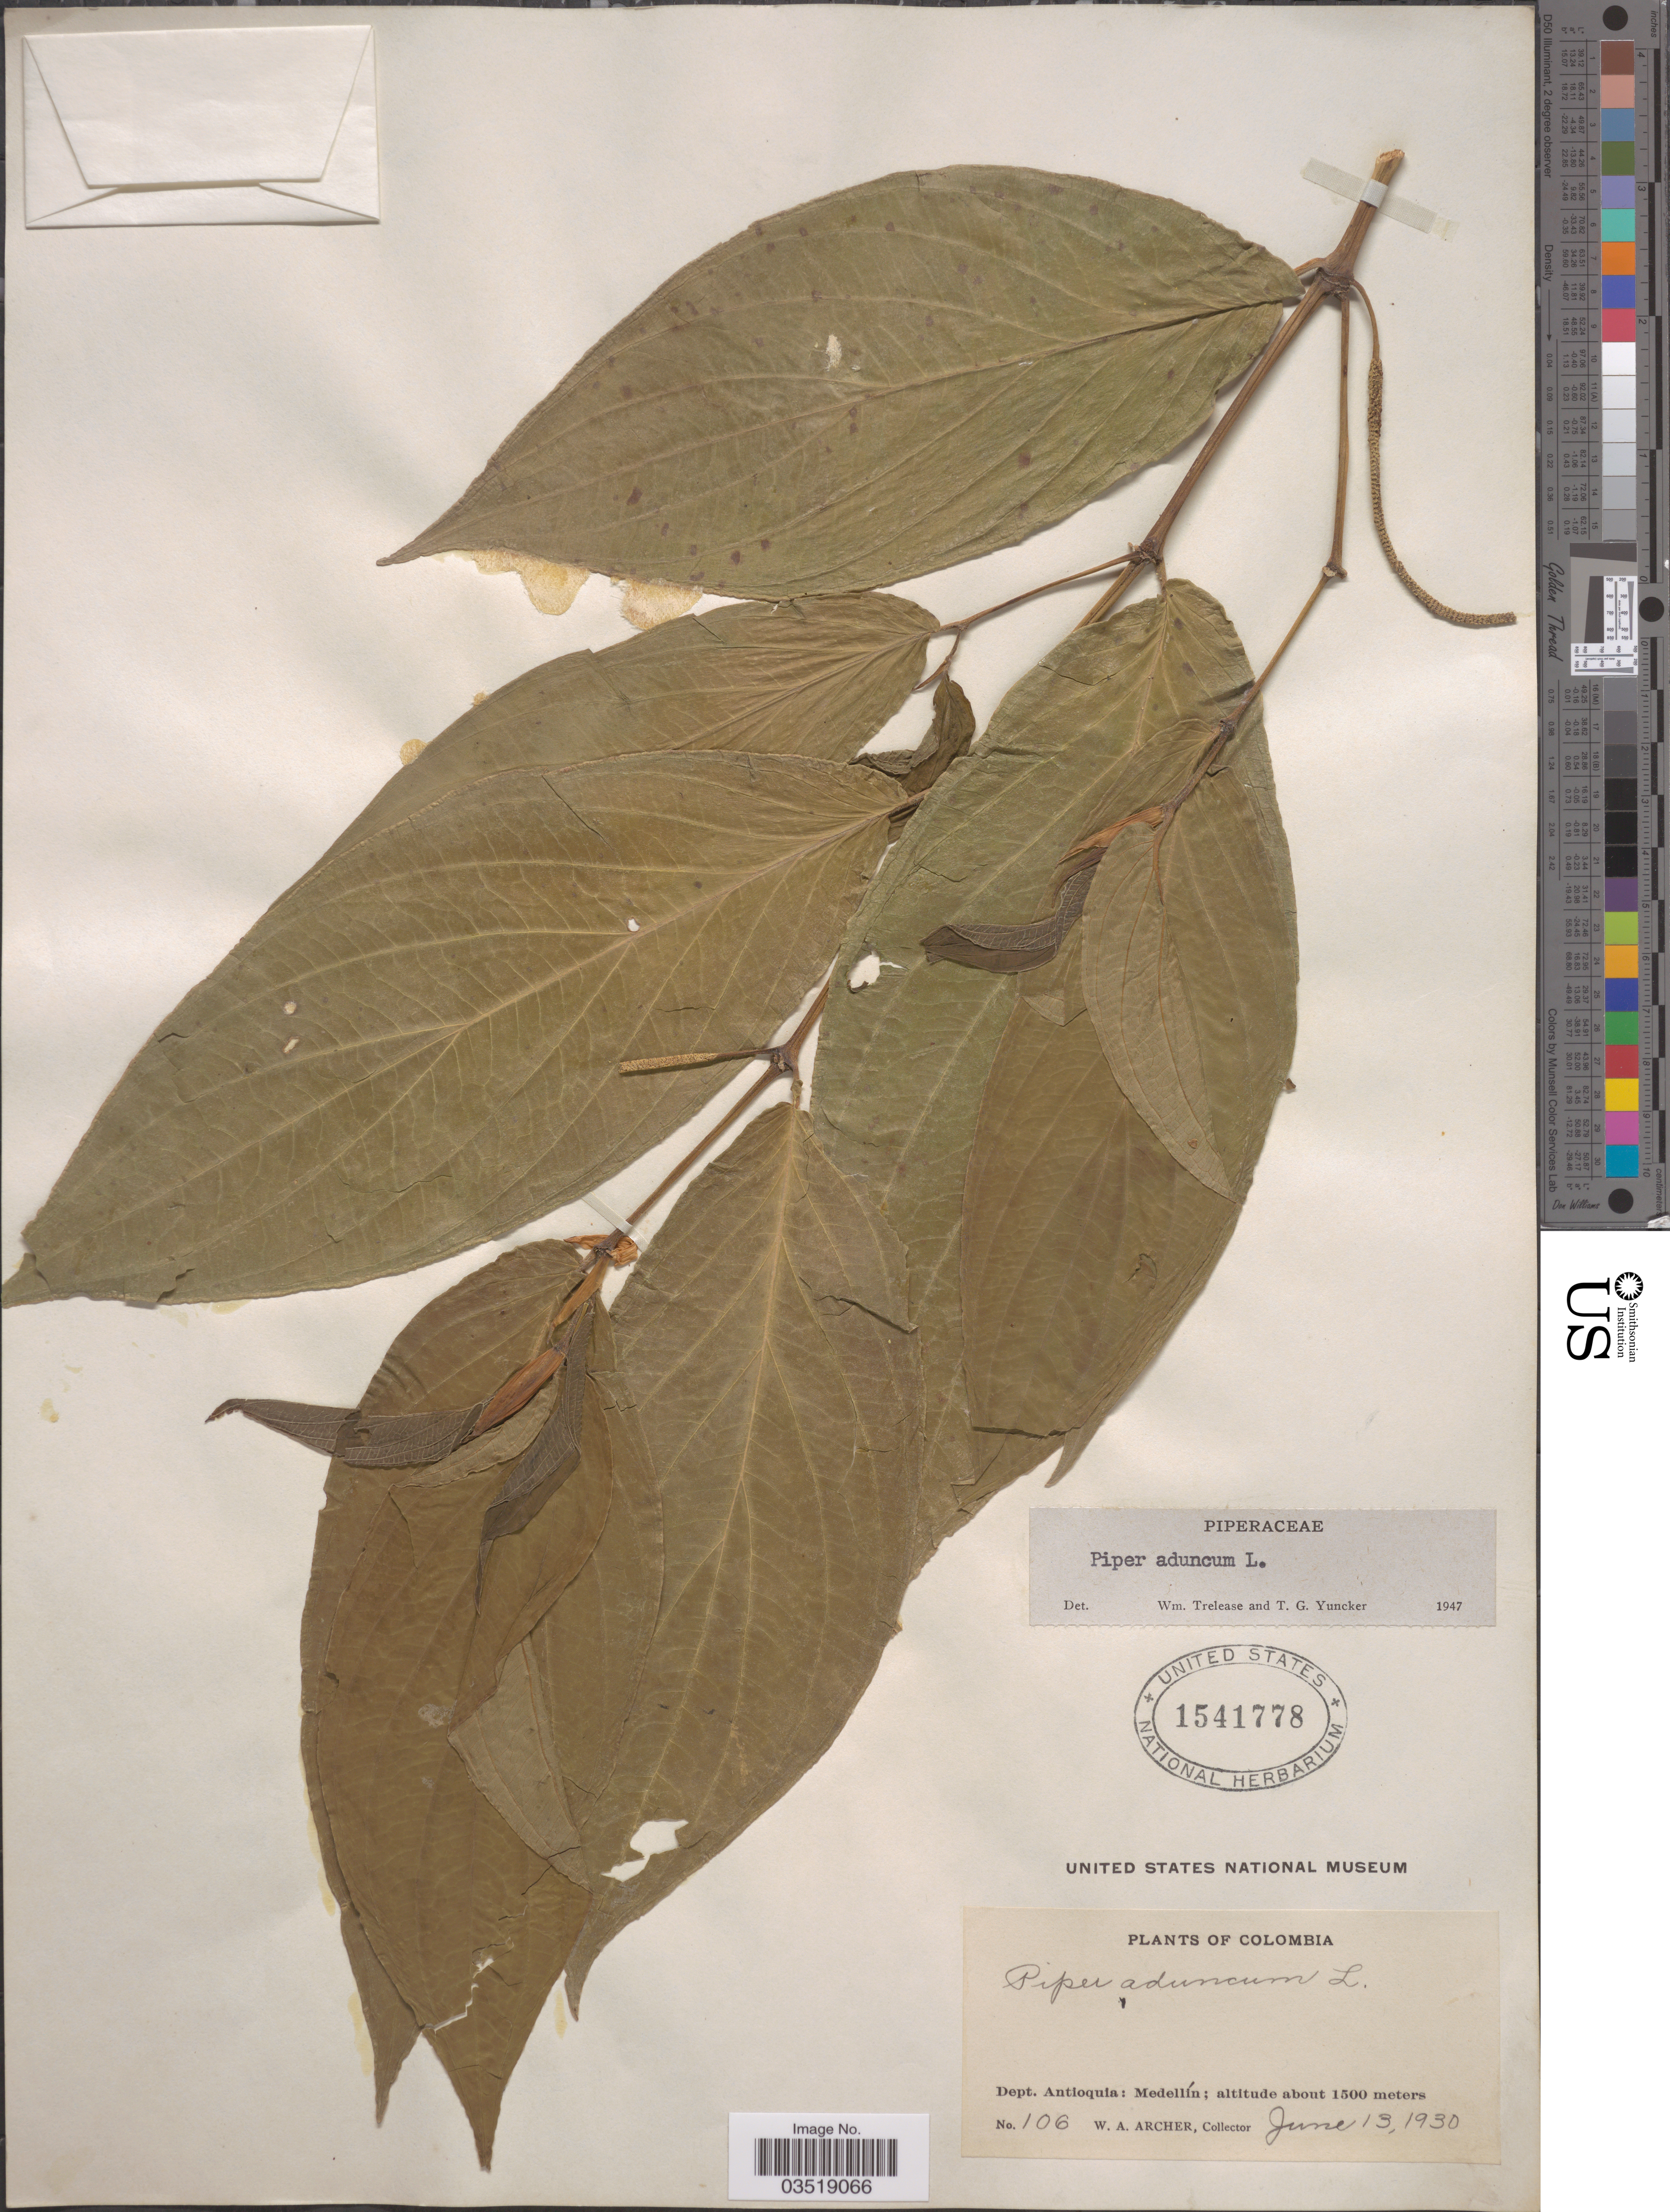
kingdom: Plantae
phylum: Tracheophyta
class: Magnoliopsida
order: Piperales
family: Piperaceae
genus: Piper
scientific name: Piper aduncum var. aduncum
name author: L.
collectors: W. Archer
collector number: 106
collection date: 1930-06-13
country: Colombia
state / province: Antioquia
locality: Dept. Antioquia: Medellín.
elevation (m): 1500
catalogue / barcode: US 1541778